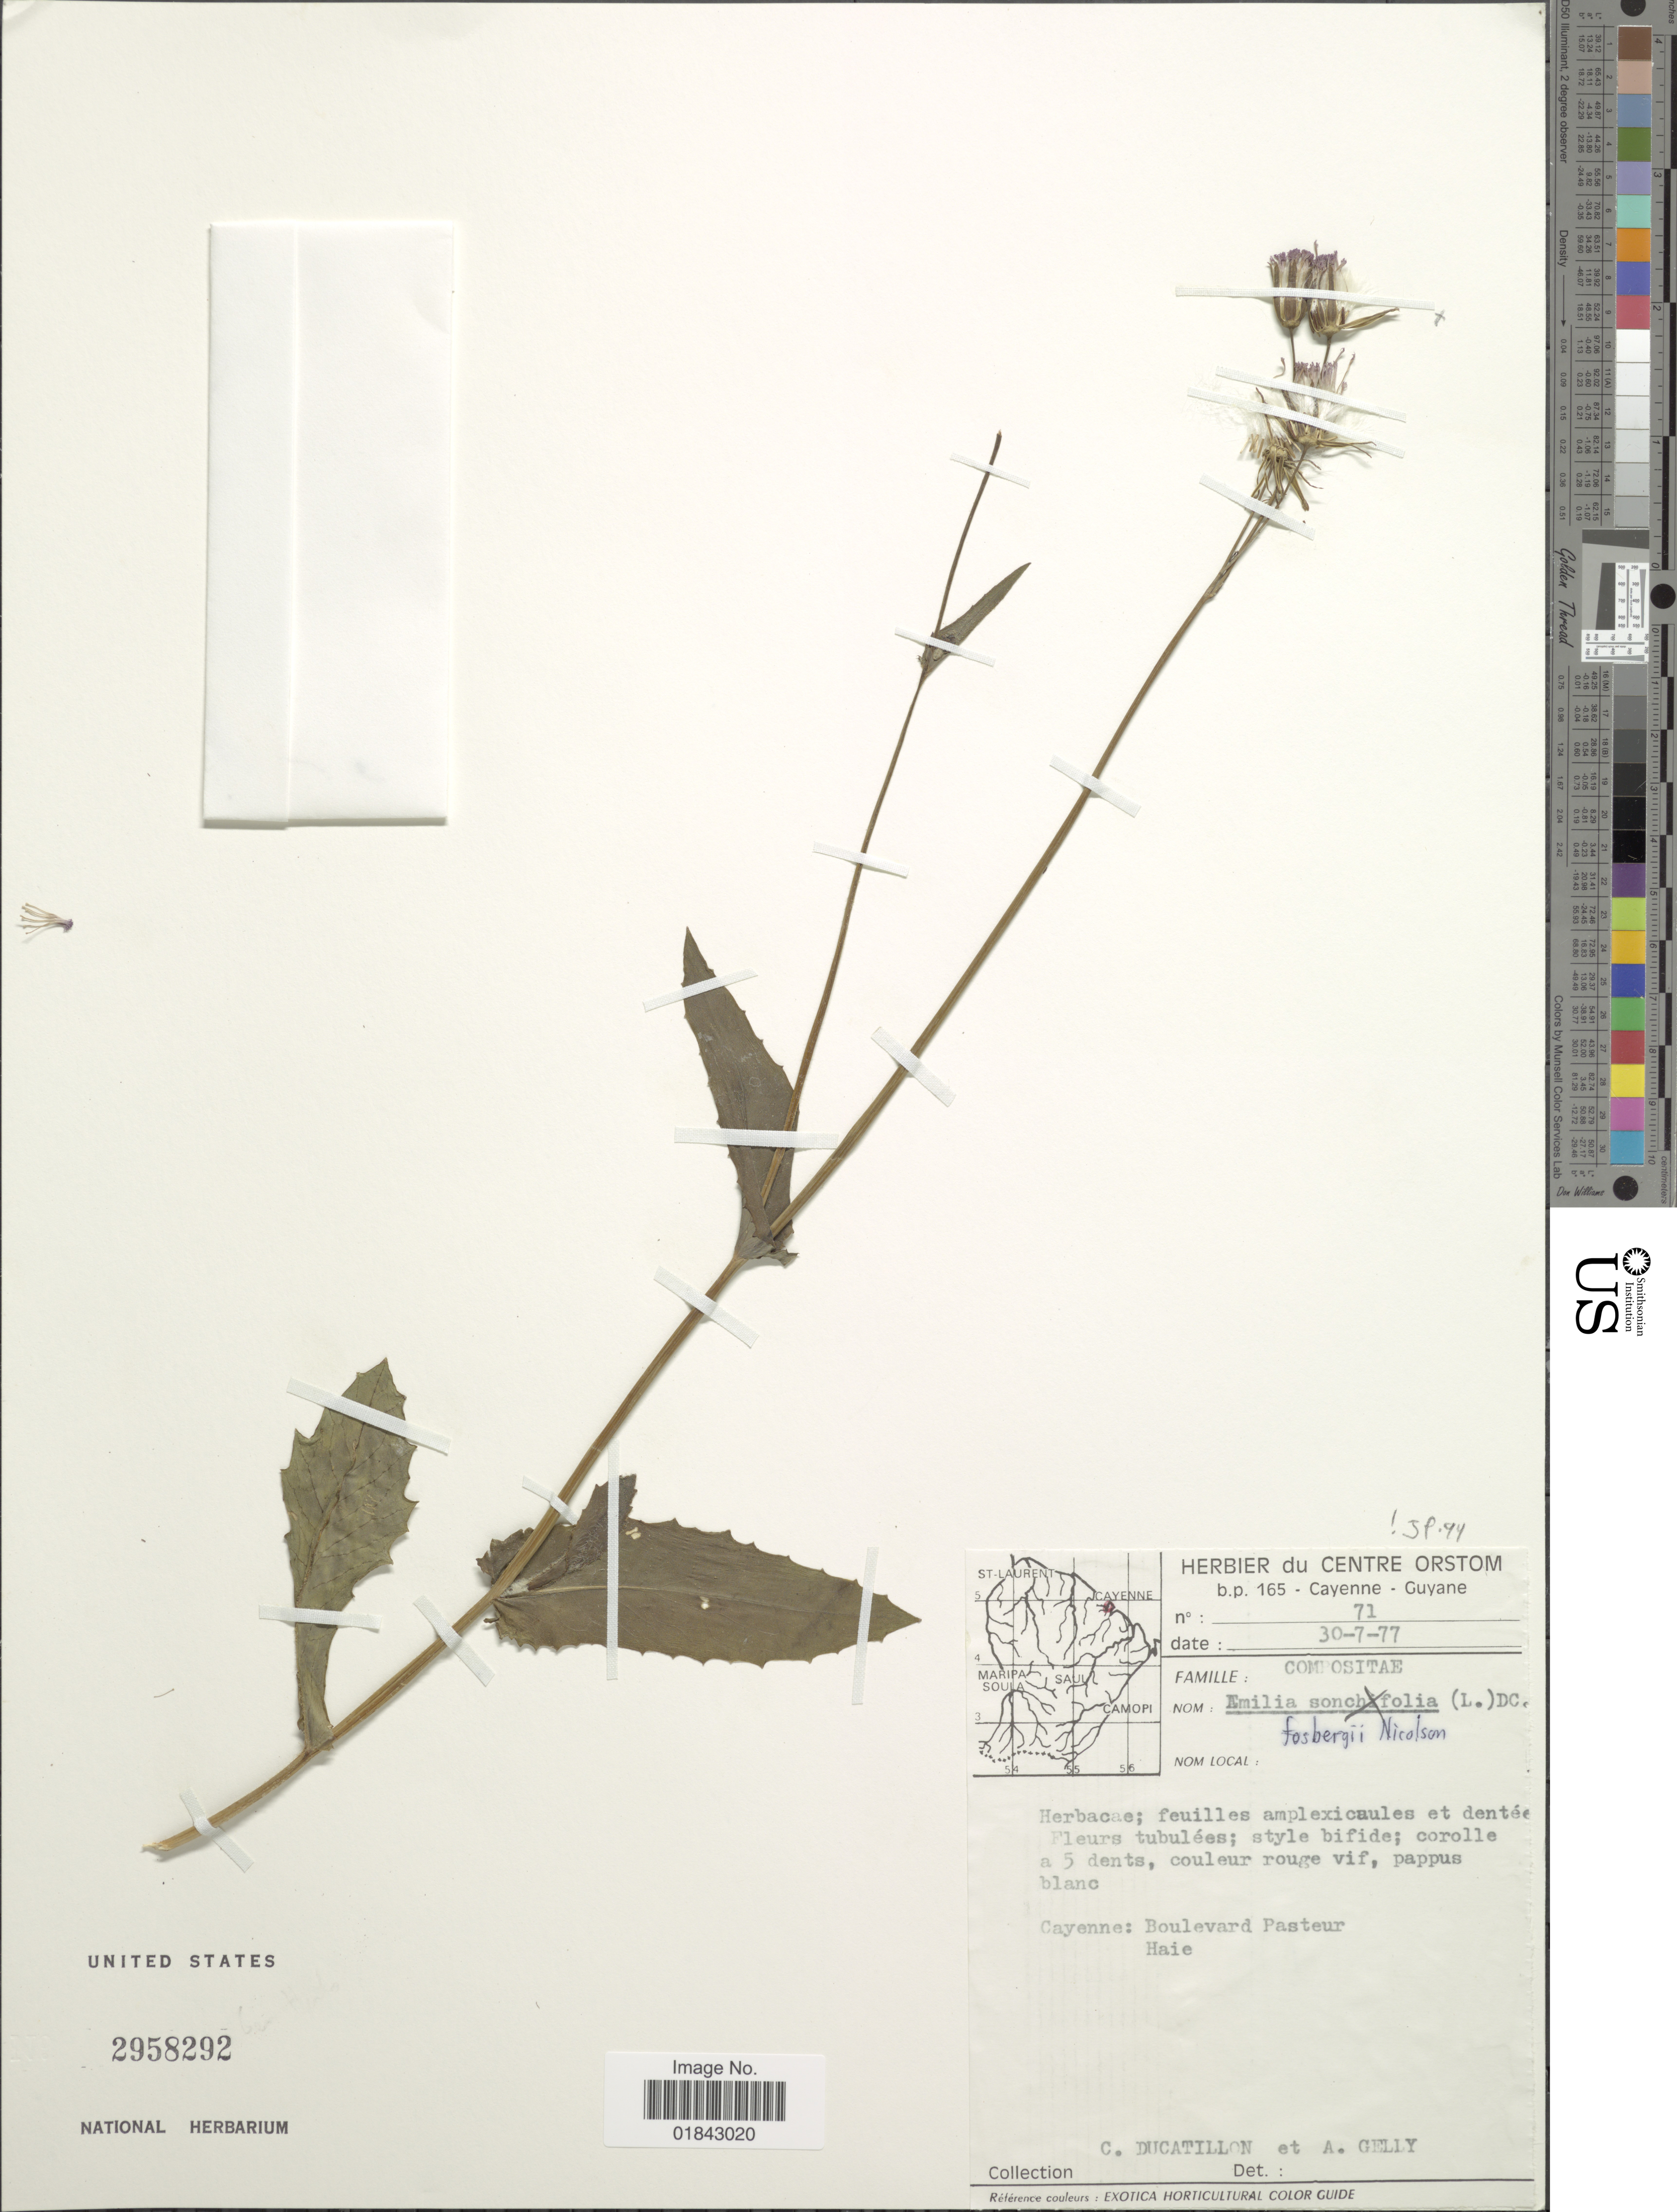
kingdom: Plantae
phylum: Tracheophyta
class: Magnoliopsida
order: Asterales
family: Asteraceae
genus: Emilia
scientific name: Emilia fosbergii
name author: Nicolson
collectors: C. Ducatillon & A. Gelly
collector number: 71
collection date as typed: Transcribed d/m/y: 30/7/77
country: French Guiana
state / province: Cayenne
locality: Boulevard Pasteur Haie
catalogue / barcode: US 2958292